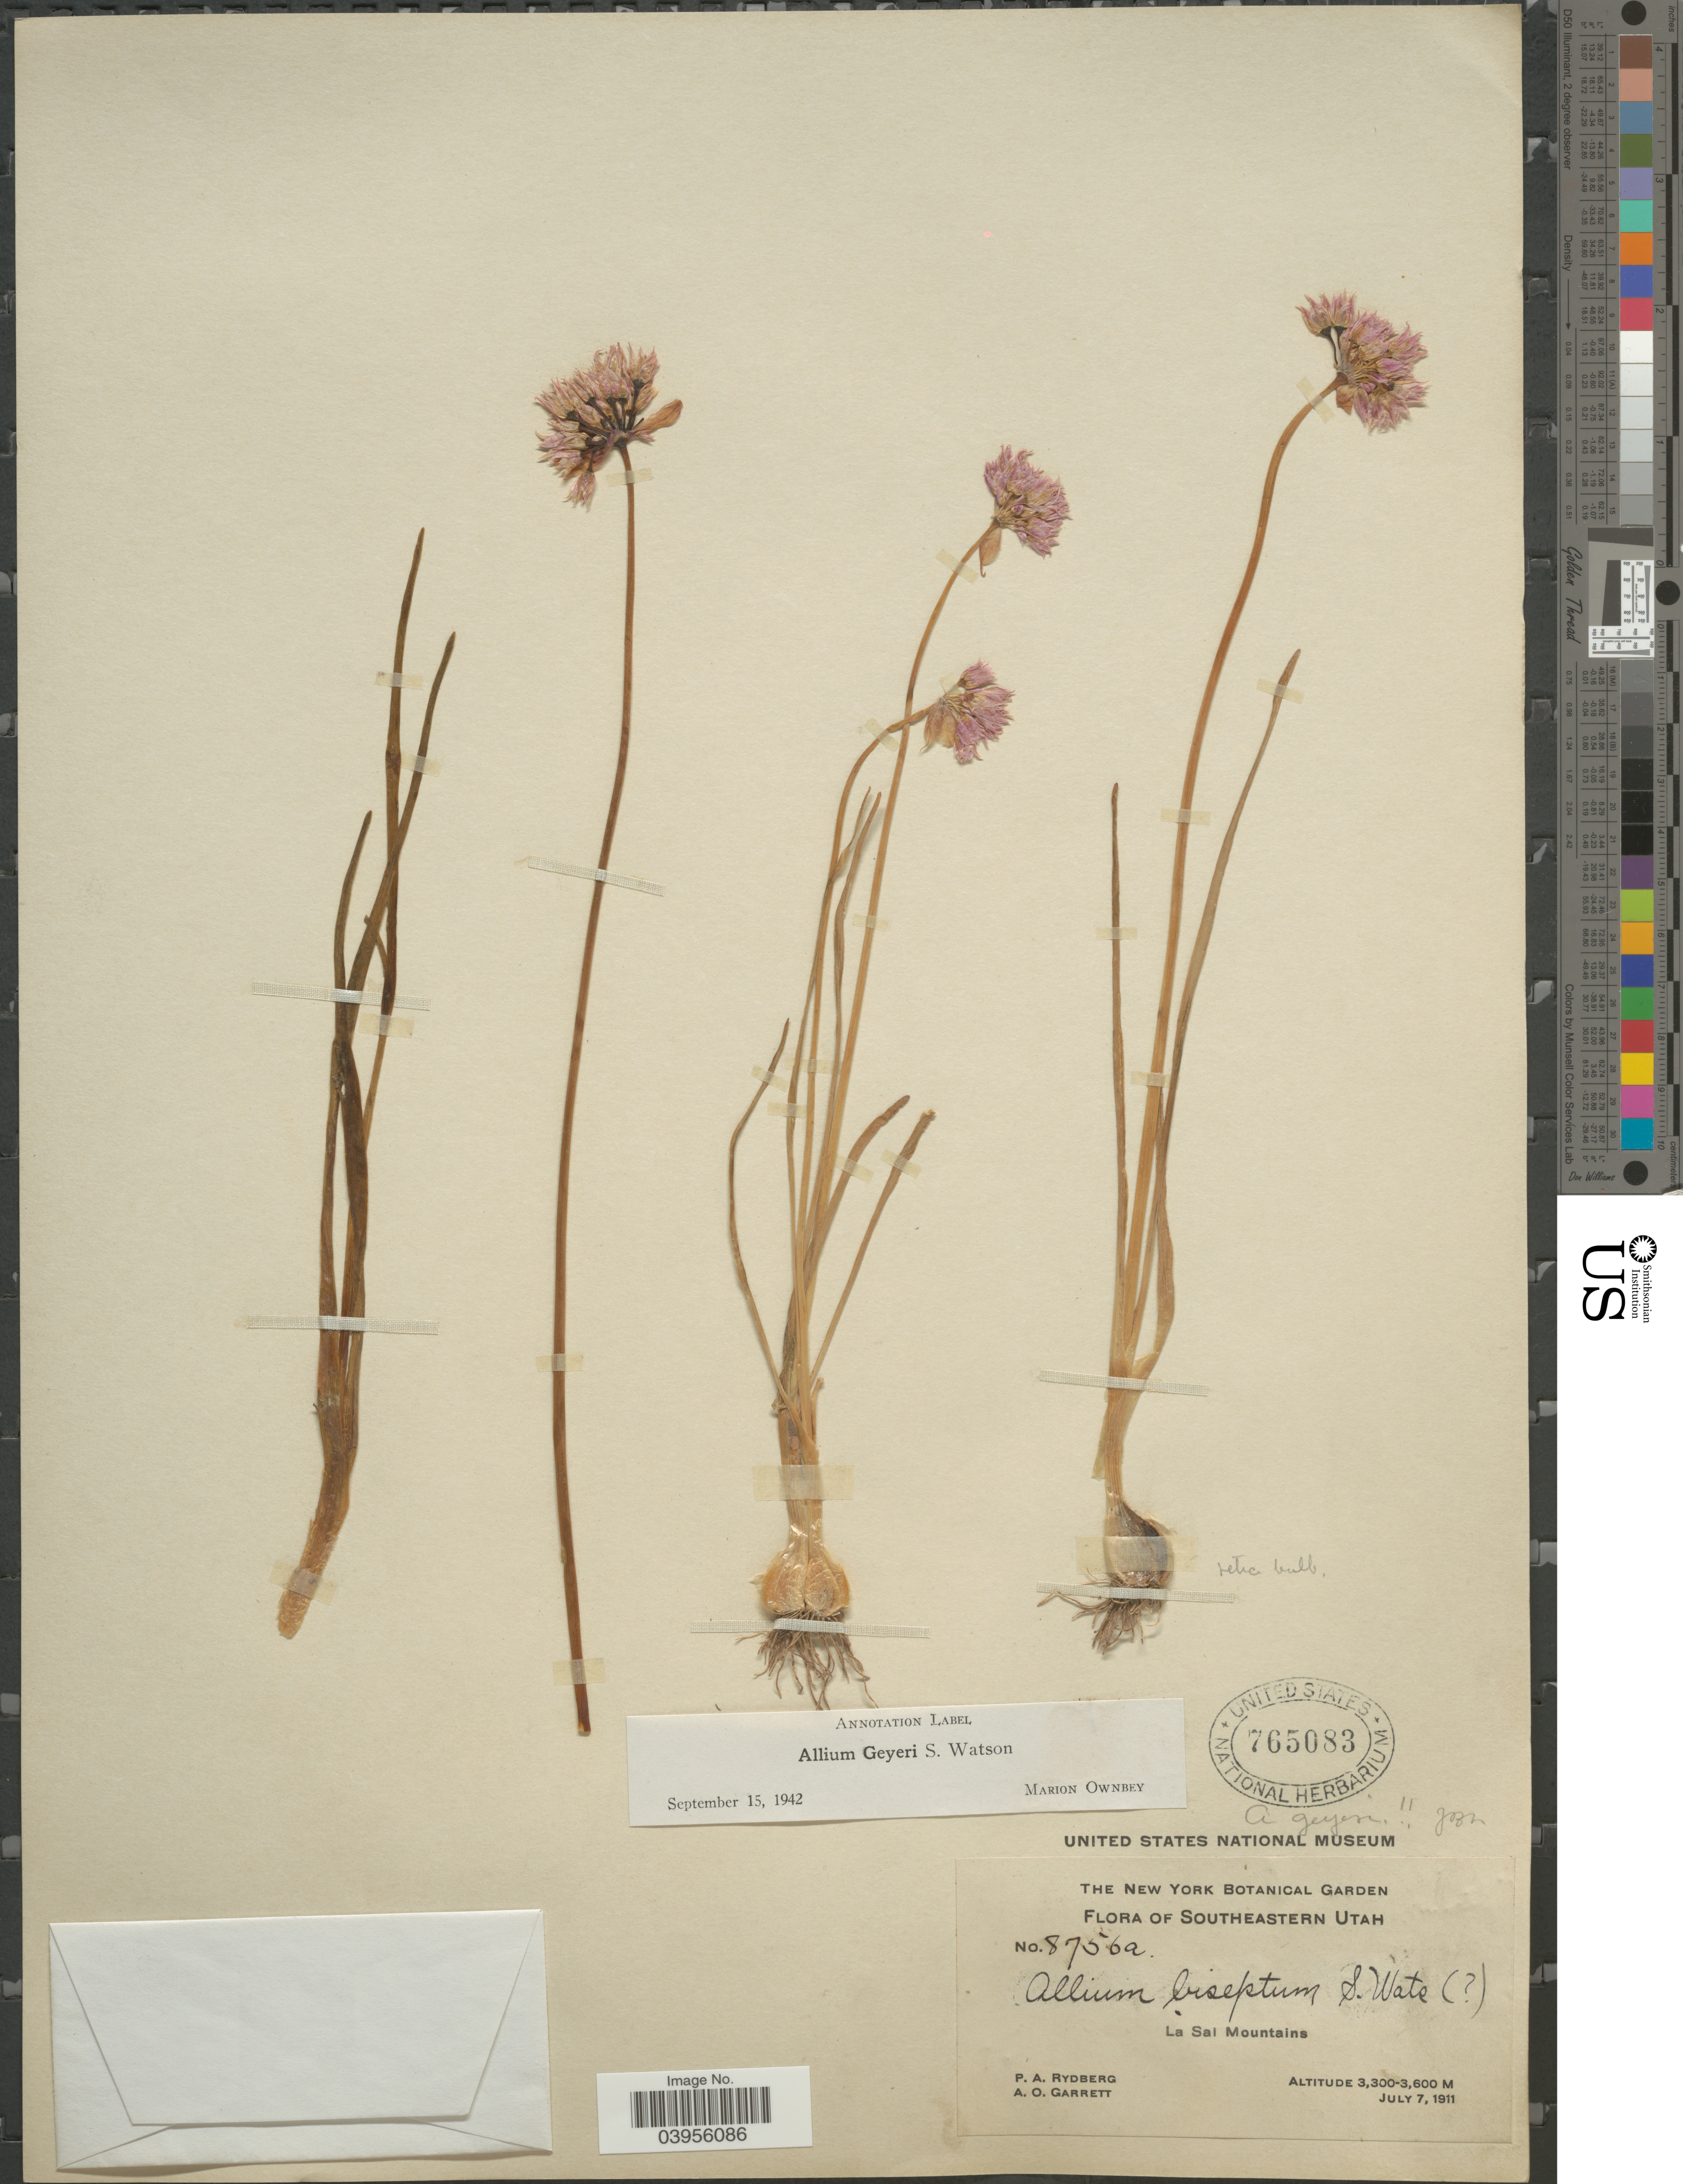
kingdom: Plantae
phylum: Tracheophyta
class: Liliopsida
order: Asparagales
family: Amaryllidaceae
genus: Allium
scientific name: Allium geyeri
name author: S. Watson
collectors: P. A. Rydberg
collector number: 8756a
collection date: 1911-07-07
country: United States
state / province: Utah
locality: Southeastern Utah. La Sal Mountains.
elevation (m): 3300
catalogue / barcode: US 765083